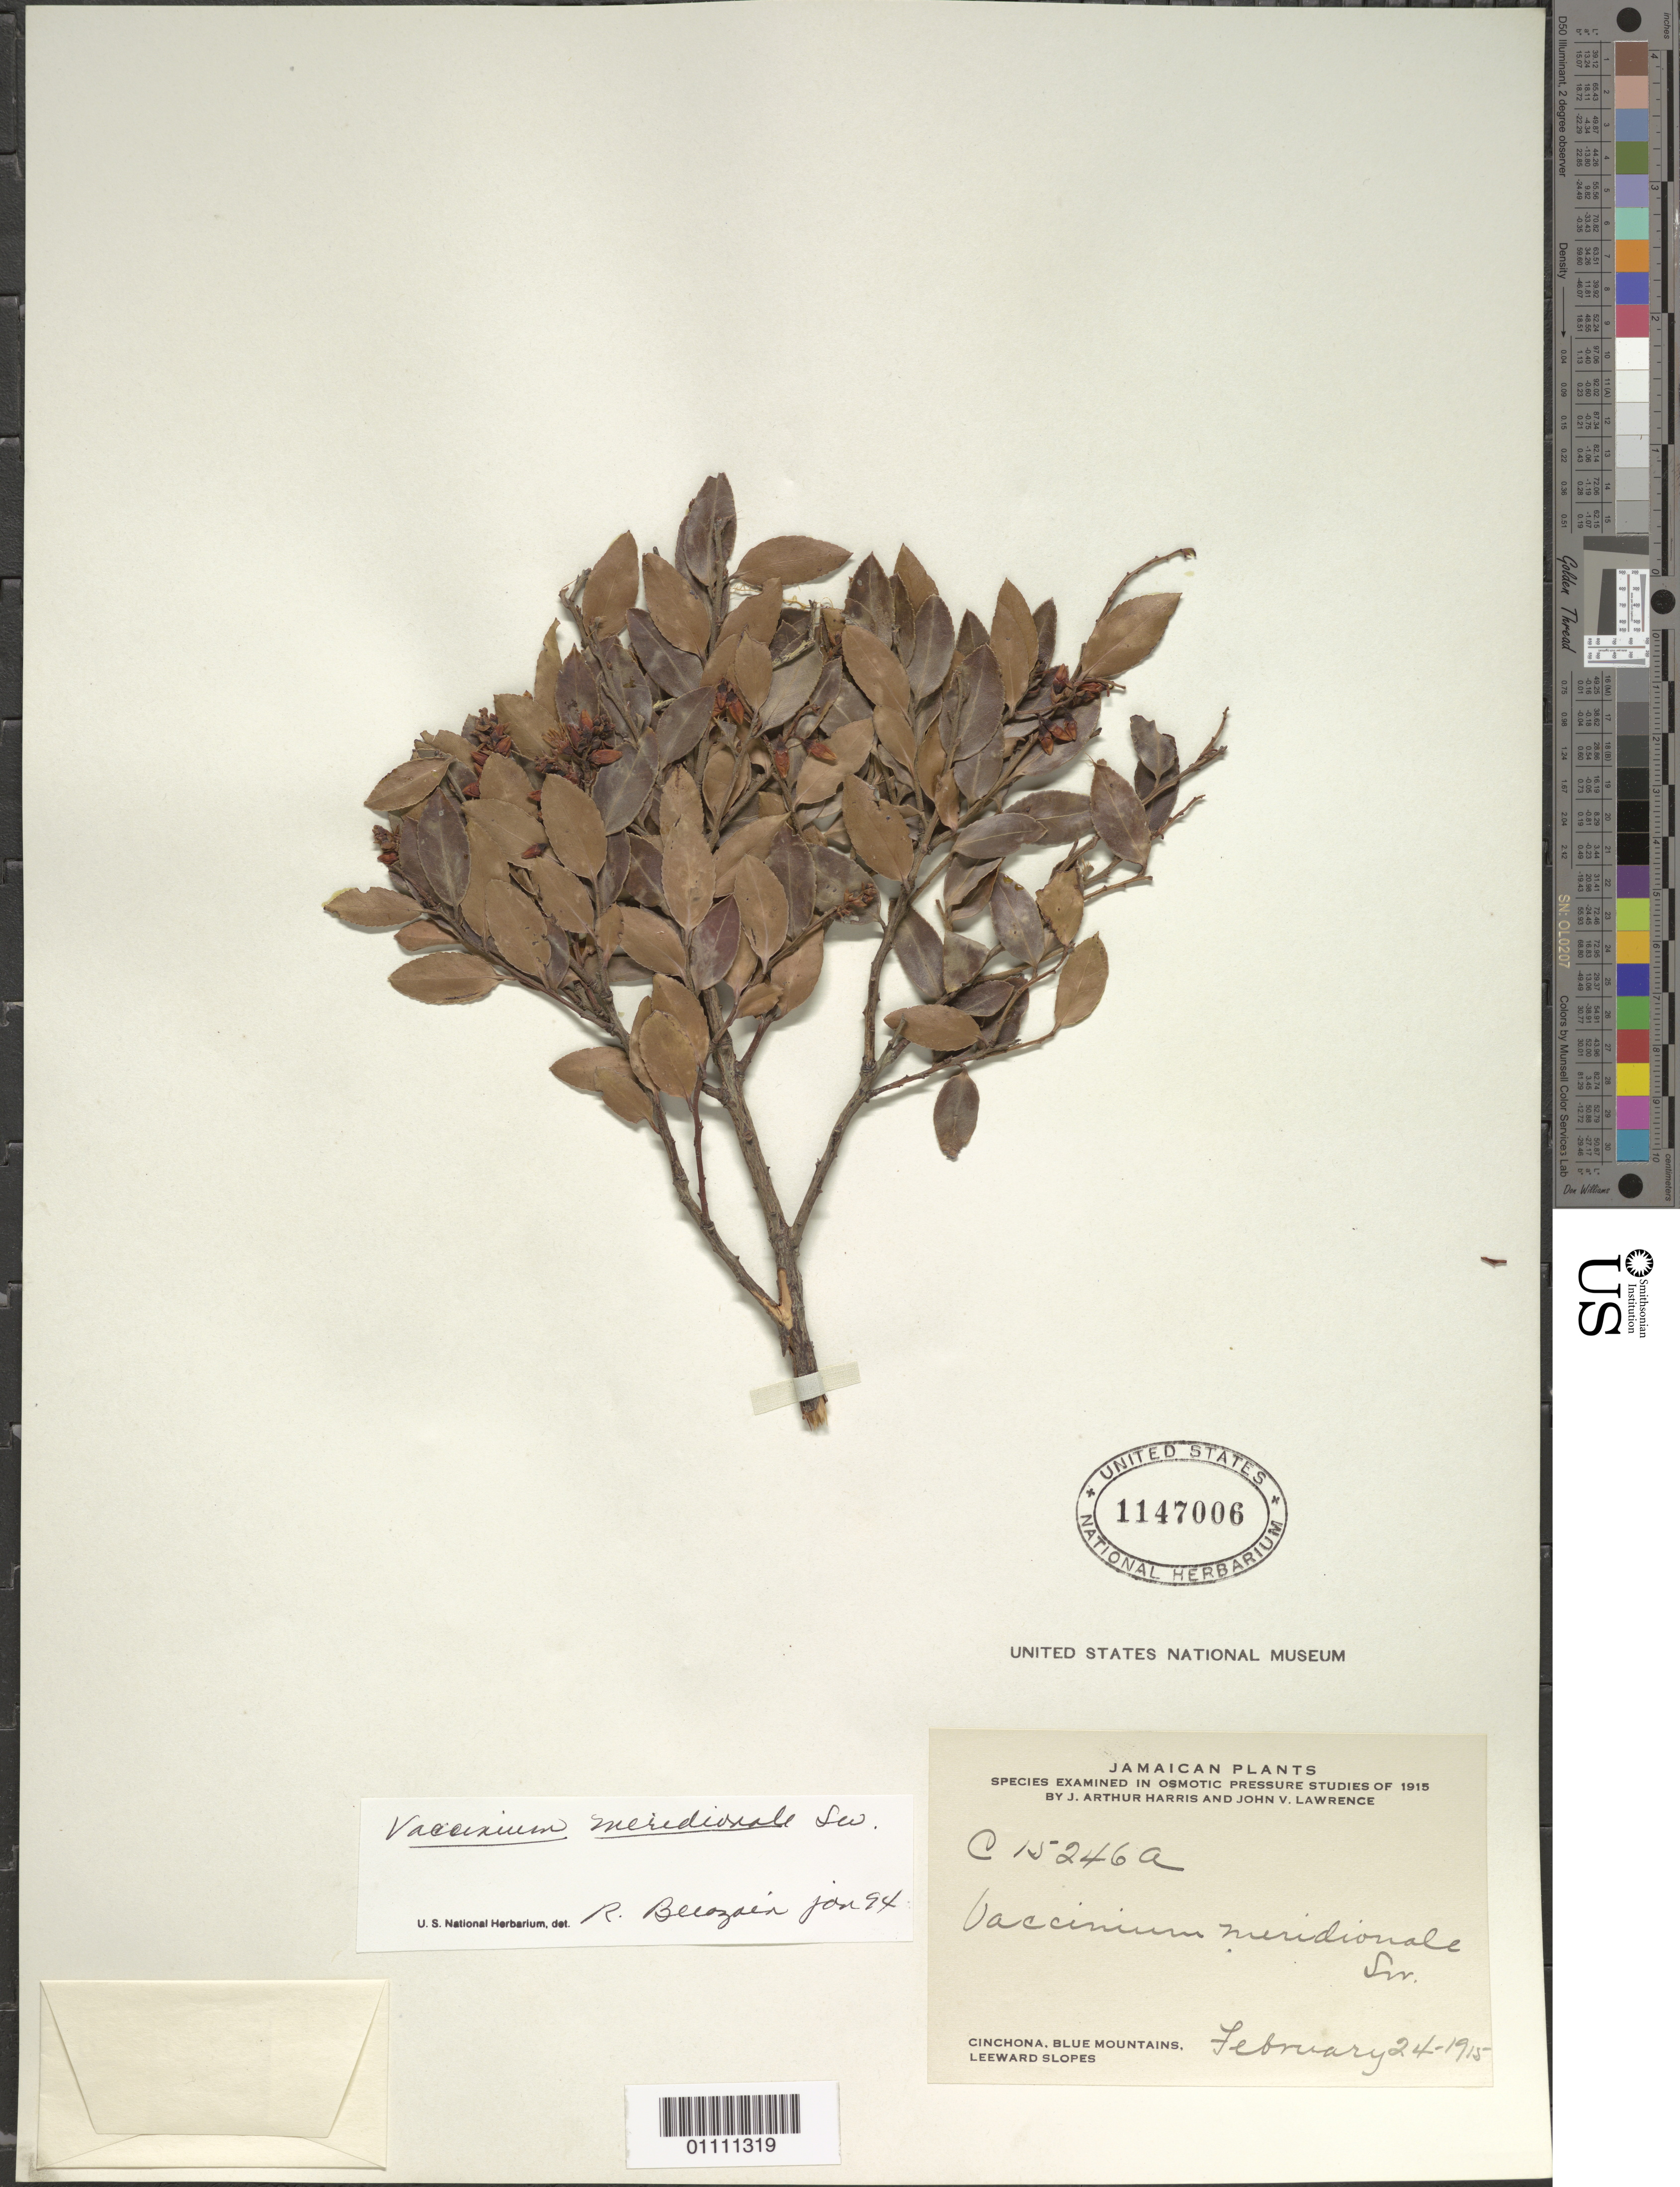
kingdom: Plantae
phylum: Tracheophyta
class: Magnoliopsida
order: Ericales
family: Ericaceae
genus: Vaccinium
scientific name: Vaccinium meridionale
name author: Sw.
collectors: J. A. Harris & J. Lawrence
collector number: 15246a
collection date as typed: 24 Feb 1915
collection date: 1915-02-24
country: Jamaica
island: Jamaica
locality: Cinchona, Blue Mountains, Leeward slopes.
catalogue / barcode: US 1147006